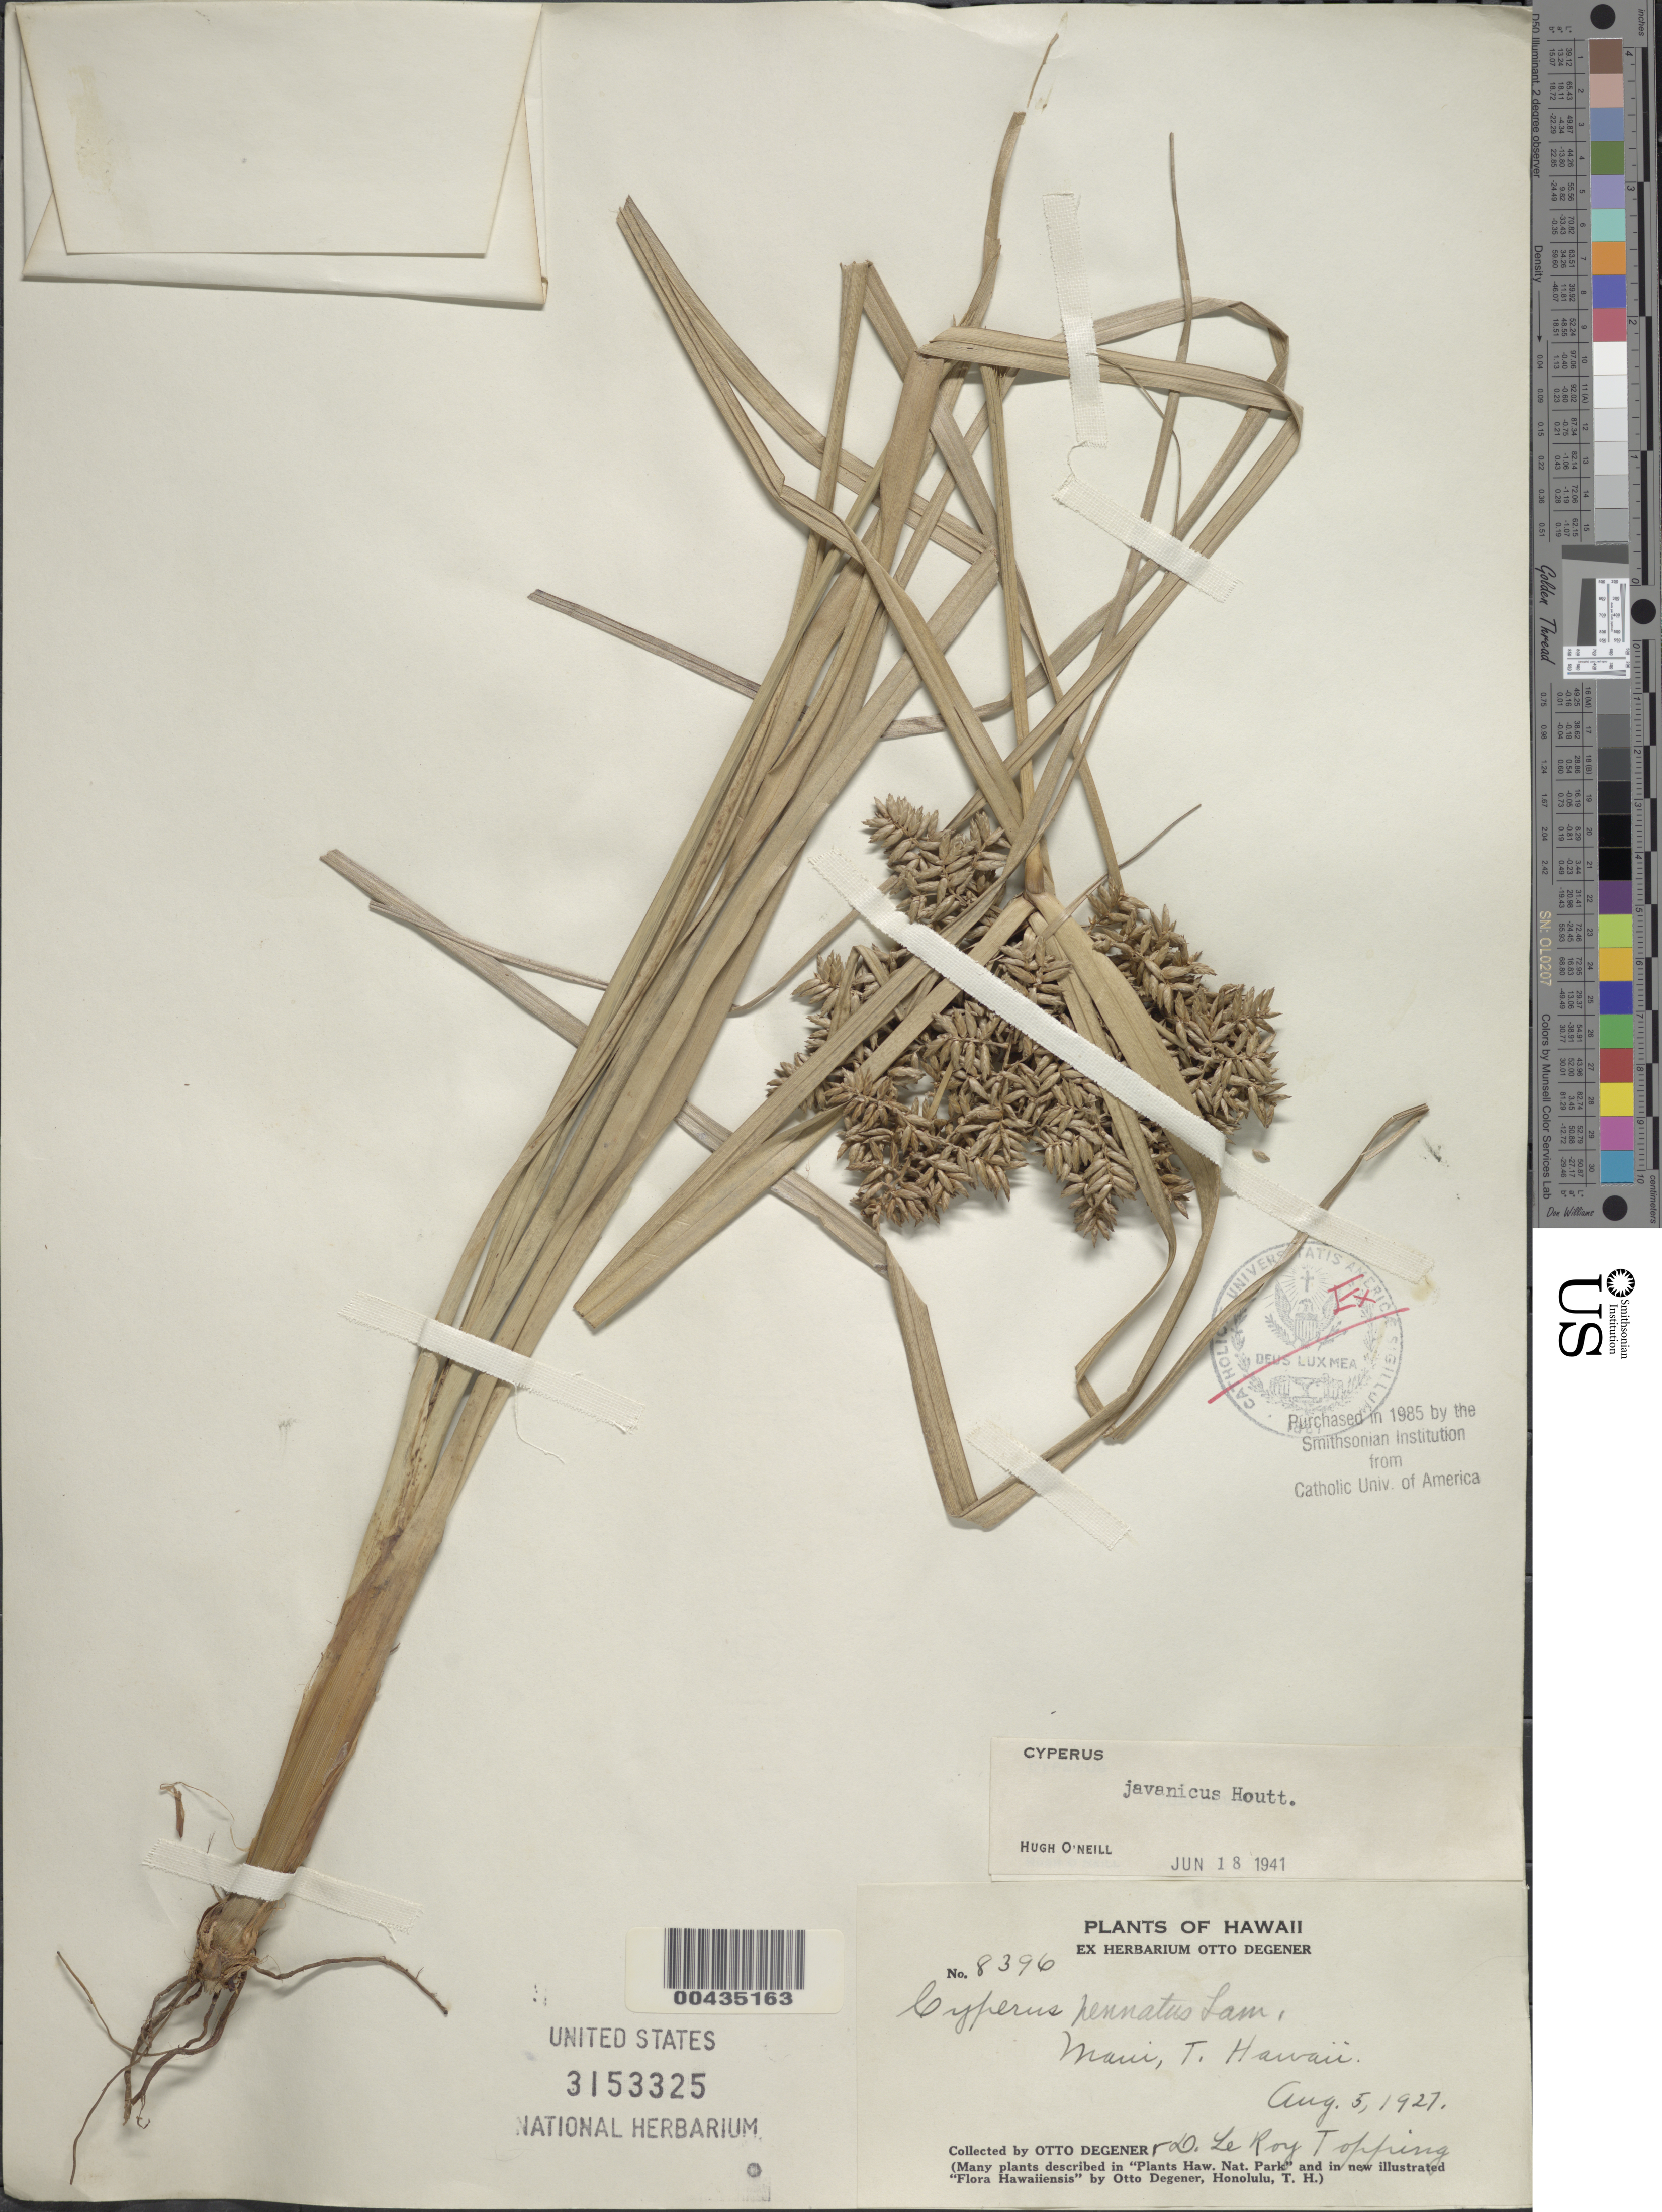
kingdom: Plantae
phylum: Tracheophyta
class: Liliopsida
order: Poales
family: Cyperaceae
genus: Cyperus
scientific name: Cyperus javanicus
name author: Houtt.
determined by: O'Neill, Hugh T.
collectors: O. Degener & D. L. Topping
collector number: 8396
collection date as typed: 5 Aug 1927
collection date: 1927-08-05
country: United States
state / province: Hawaii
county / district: Maui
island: Maui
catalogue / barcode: US 3153325